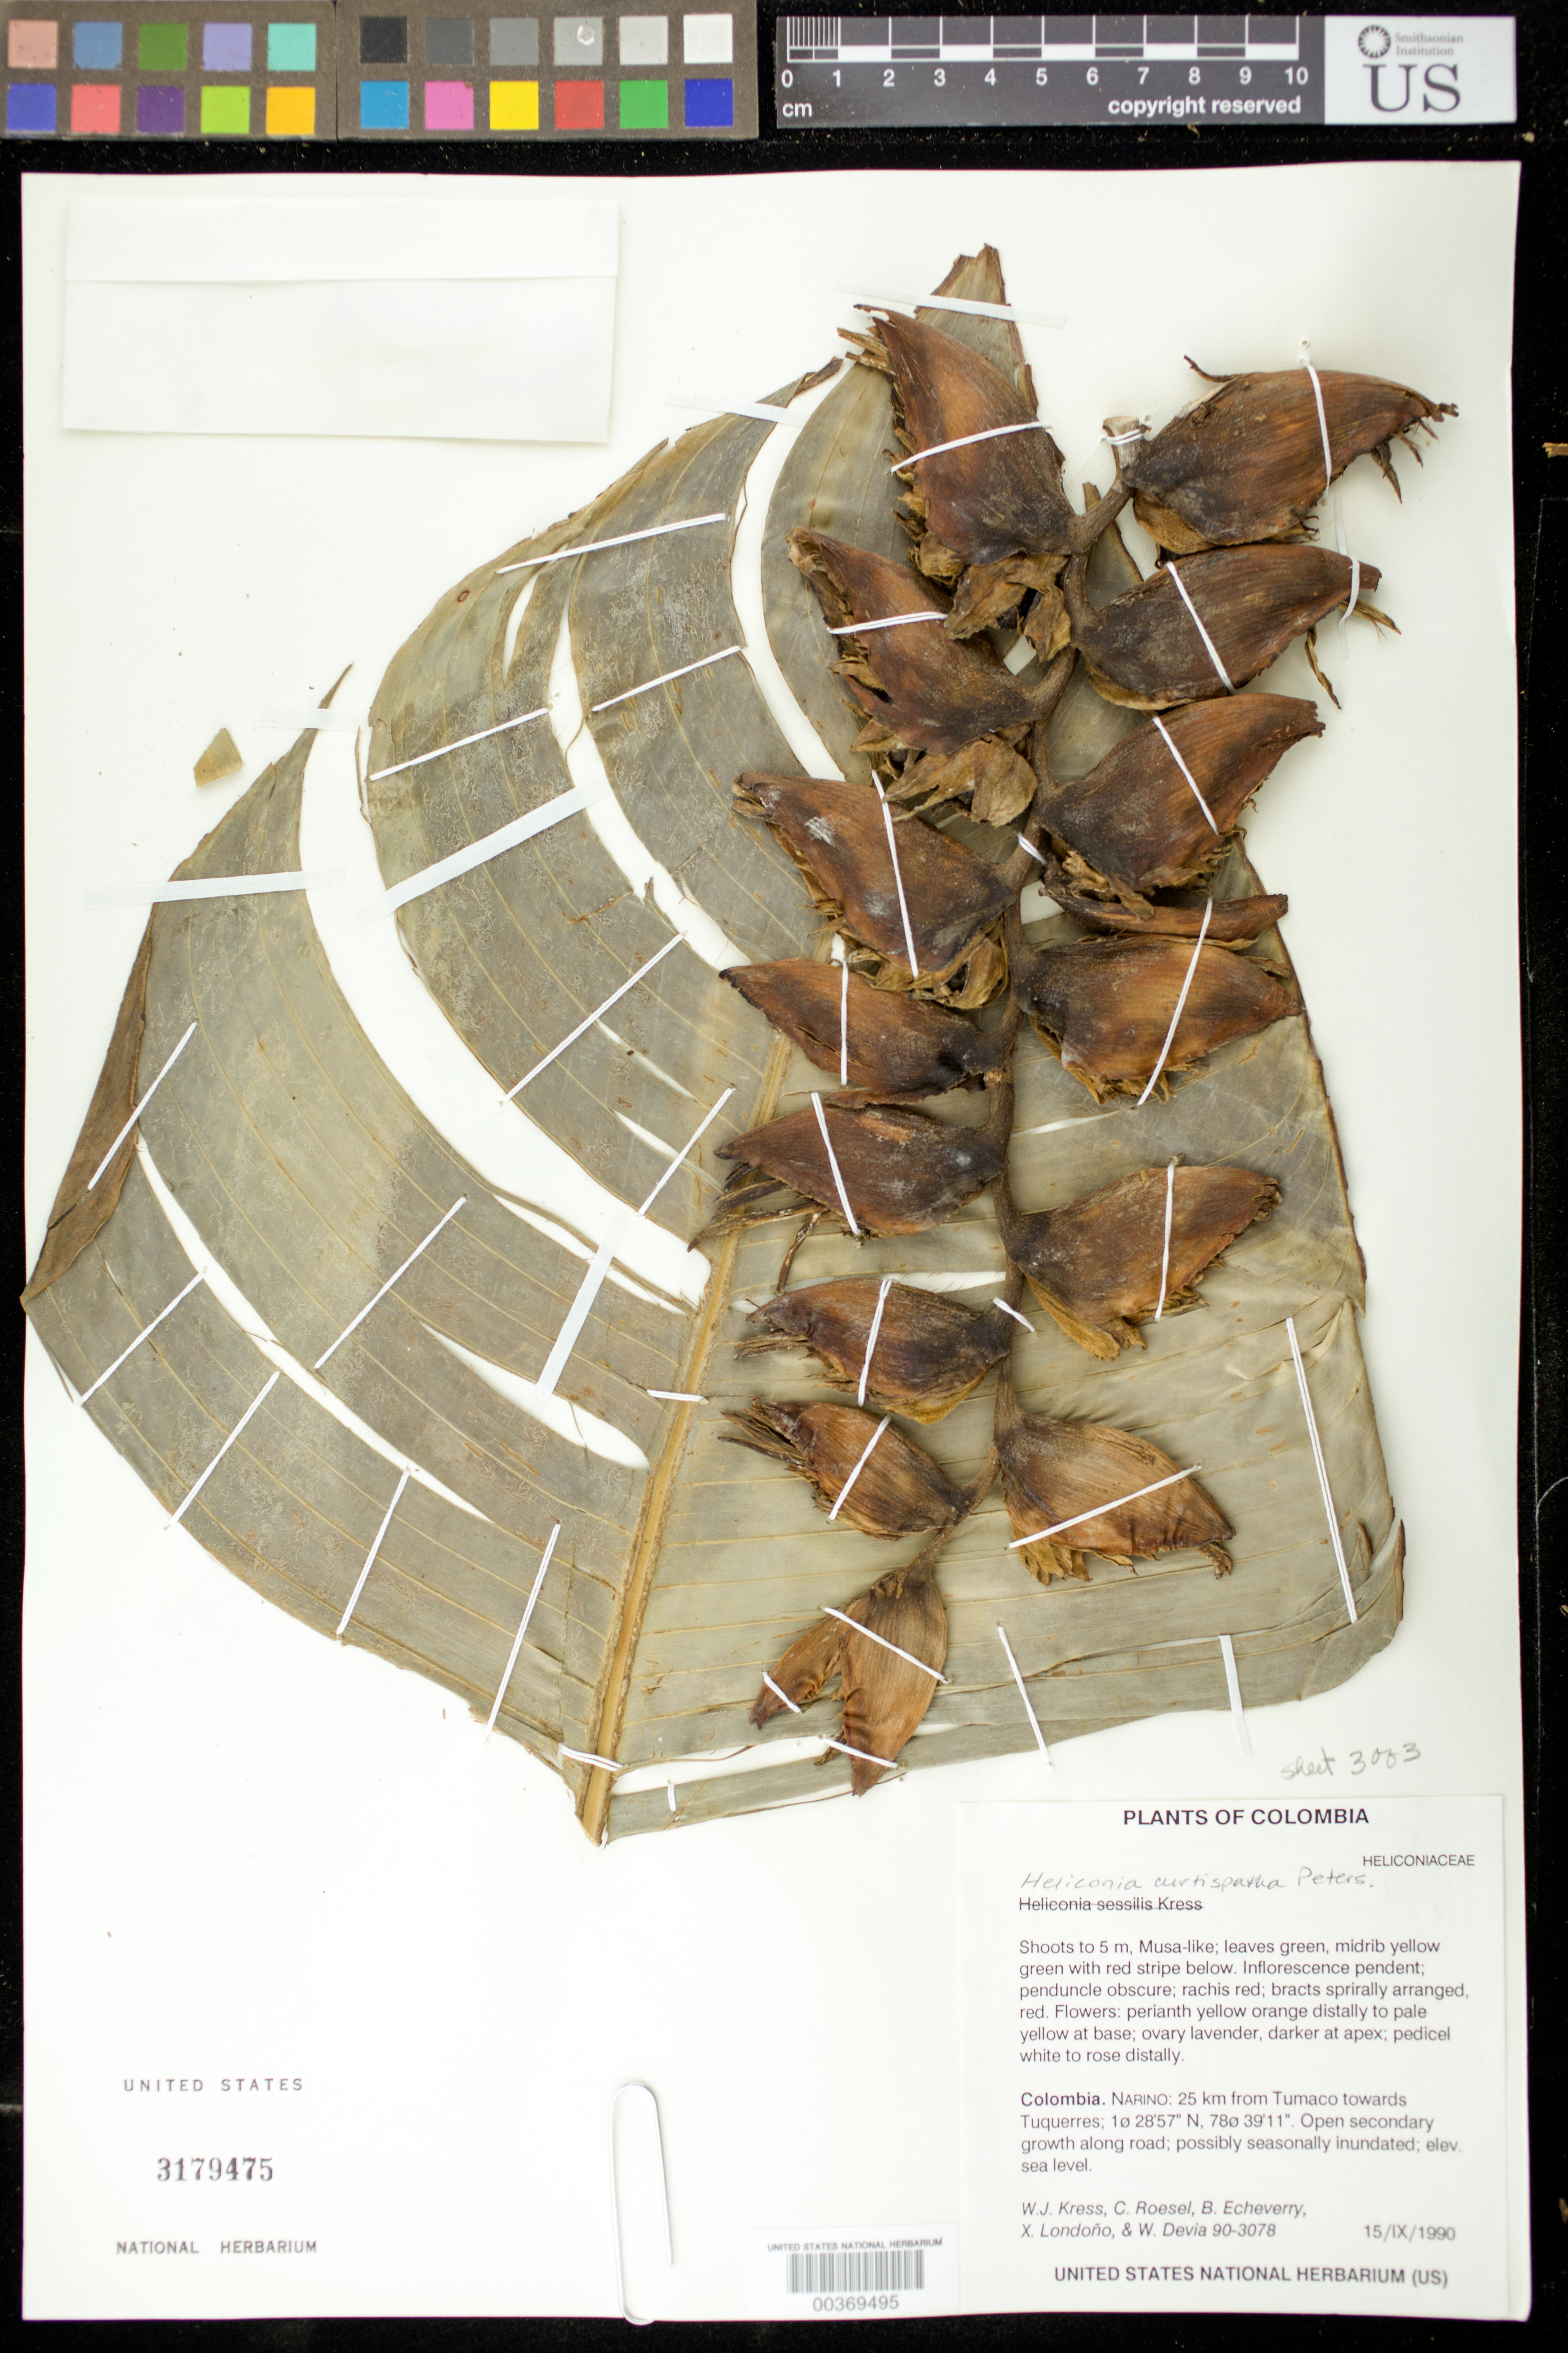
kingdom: Plantae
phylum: Tracheophyta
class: Liliopsida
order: Zingiberales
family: Heliconiaceae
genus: Heliconia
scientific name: Heliconia curtispatha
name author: Petersen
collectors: W. J. Kress, C. S. Roesel, B. Echeverry, X. Londoño & W. Devia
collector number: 90-3078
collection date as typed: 15 Sep 1990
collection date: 1990-09-15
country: Colombia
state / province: Nariño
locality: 25 km from Tumaco towards Tuquerres, sea level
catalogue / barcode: US 3179475